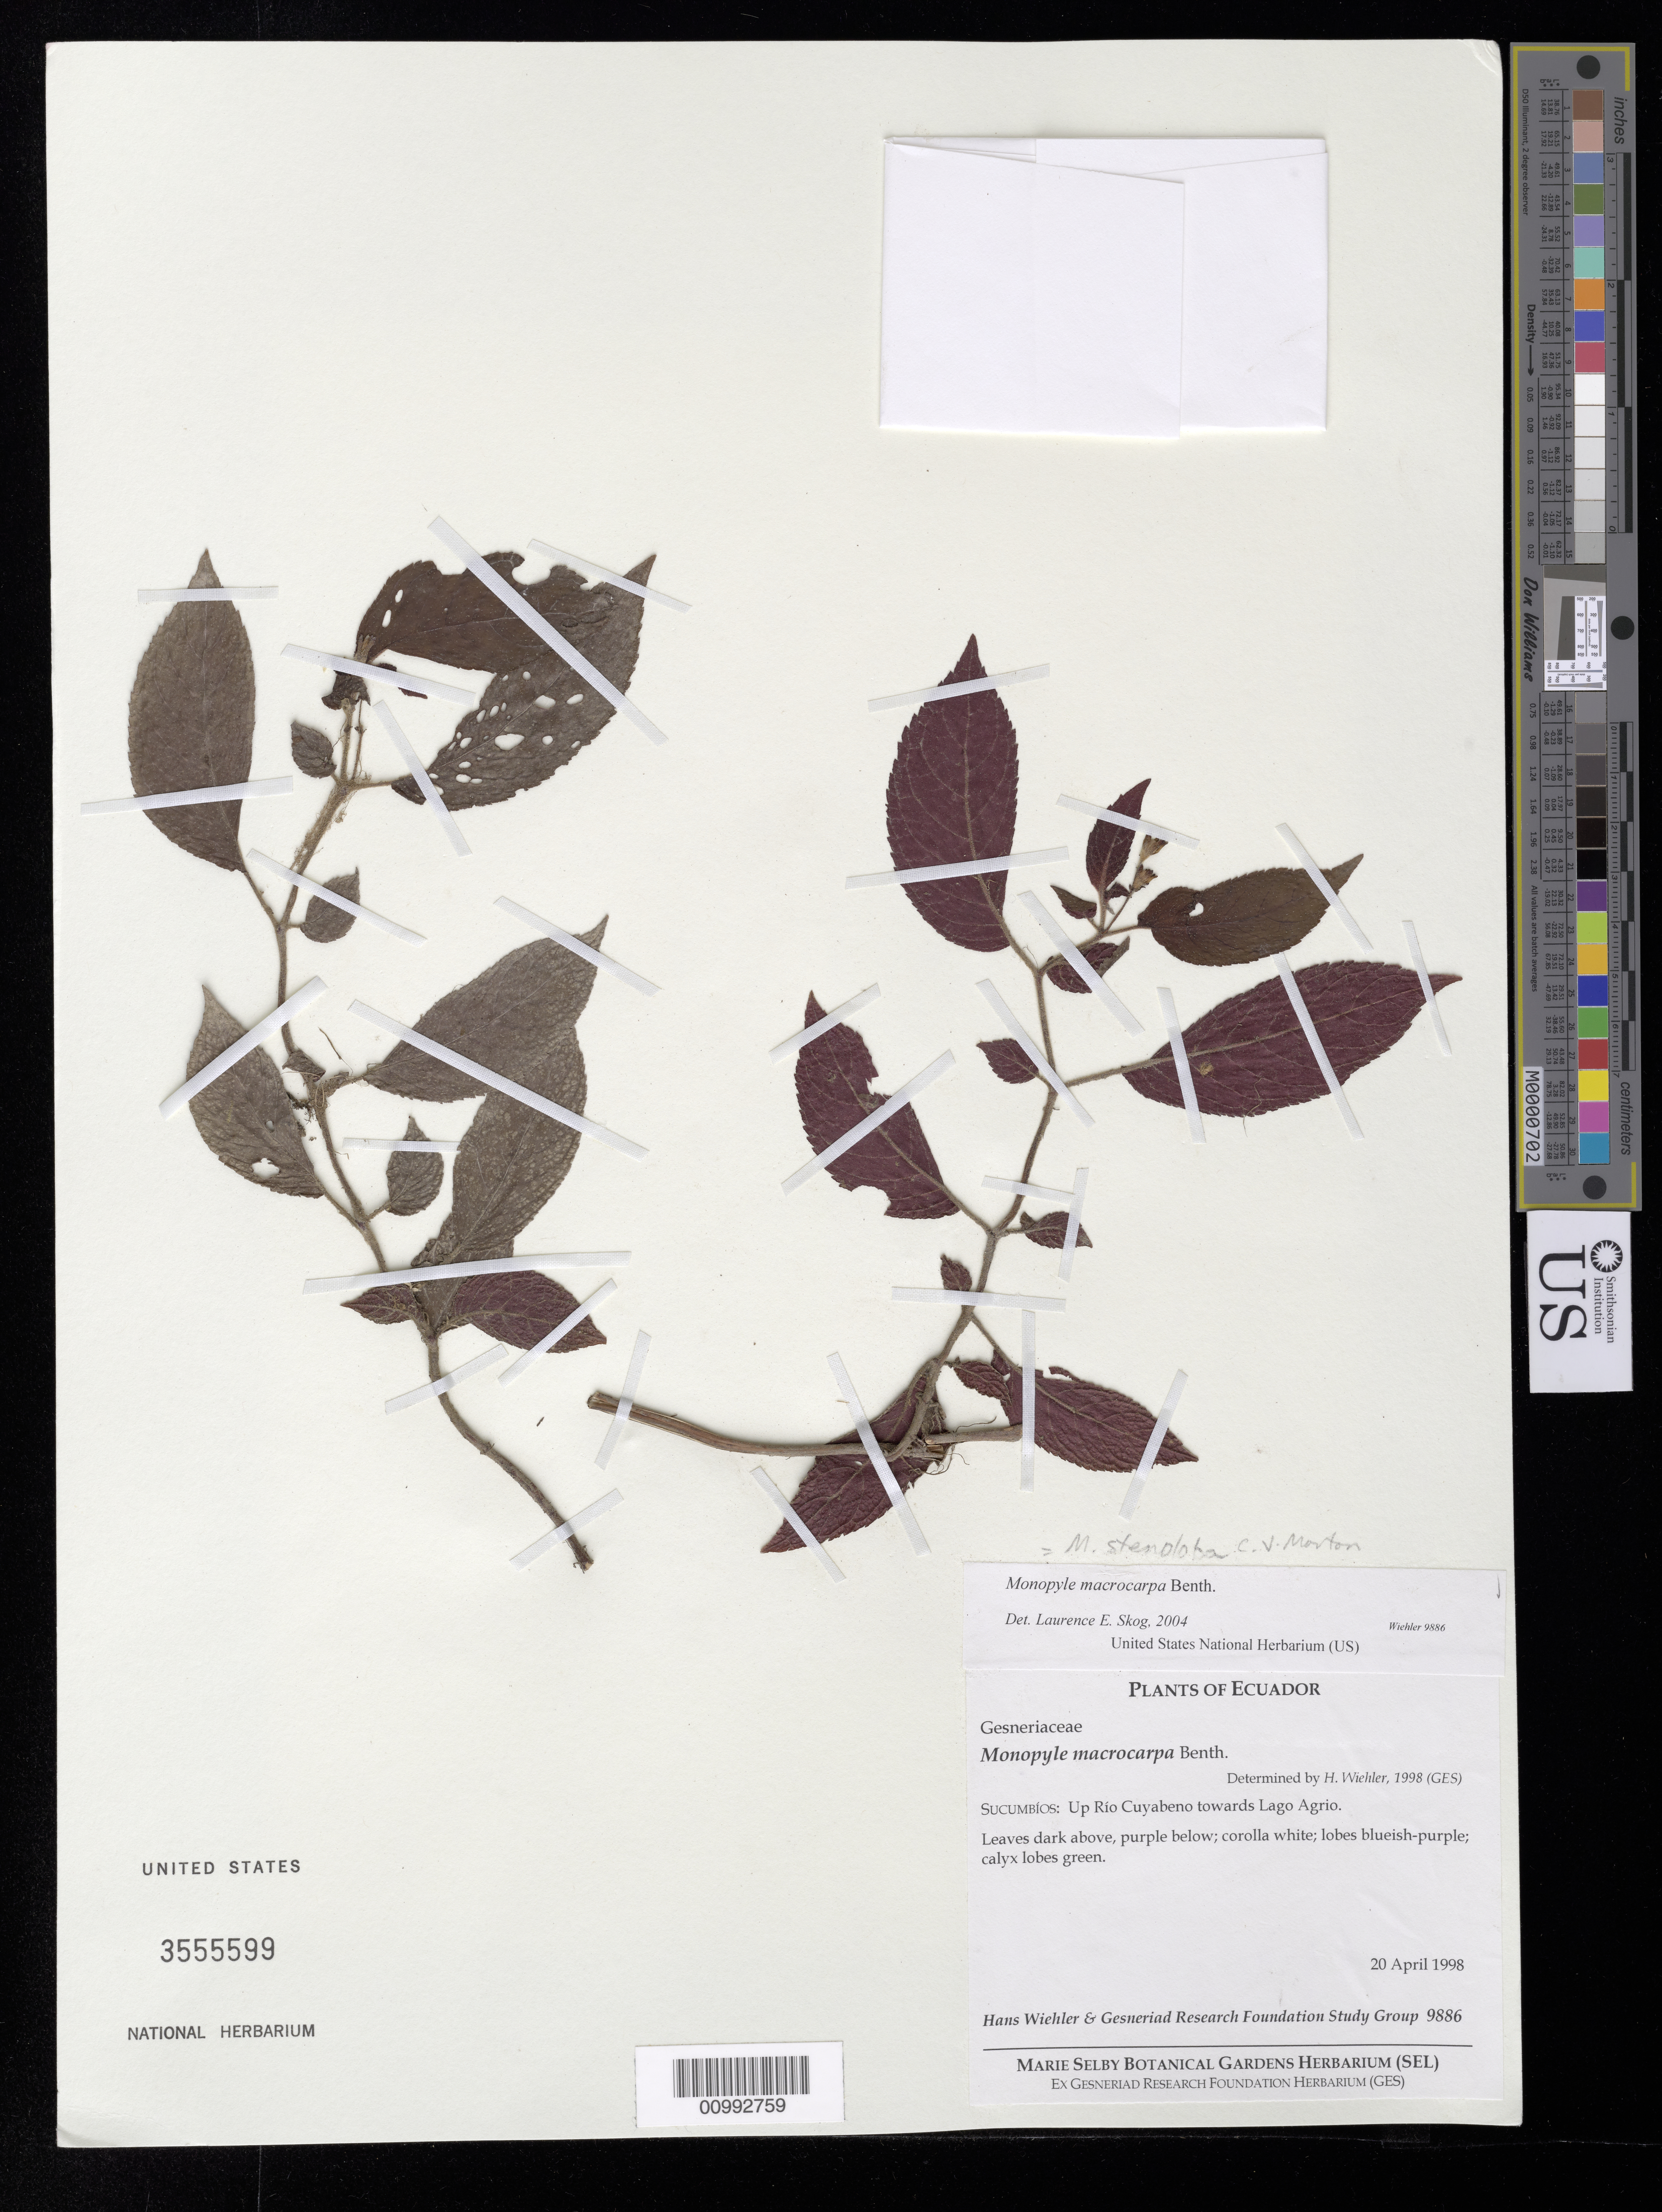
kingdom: Plantae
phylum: Tracheophyta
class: Magnoliopsida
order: Lamiales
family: Gesneriaceae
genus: Monopyle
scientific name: Monopyle macrocarpa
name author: Benth.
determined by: Skog, Laurence E.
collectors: H. J. Wiehler & GRF Study Group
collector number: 9886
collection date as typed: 20 Apr 1998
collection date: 1998-04-20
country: Ecuador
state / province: Sucumbíos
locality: Sucumbíos: up Rio Cuyabeno towards Lago Agrio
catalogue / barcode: US 3555599